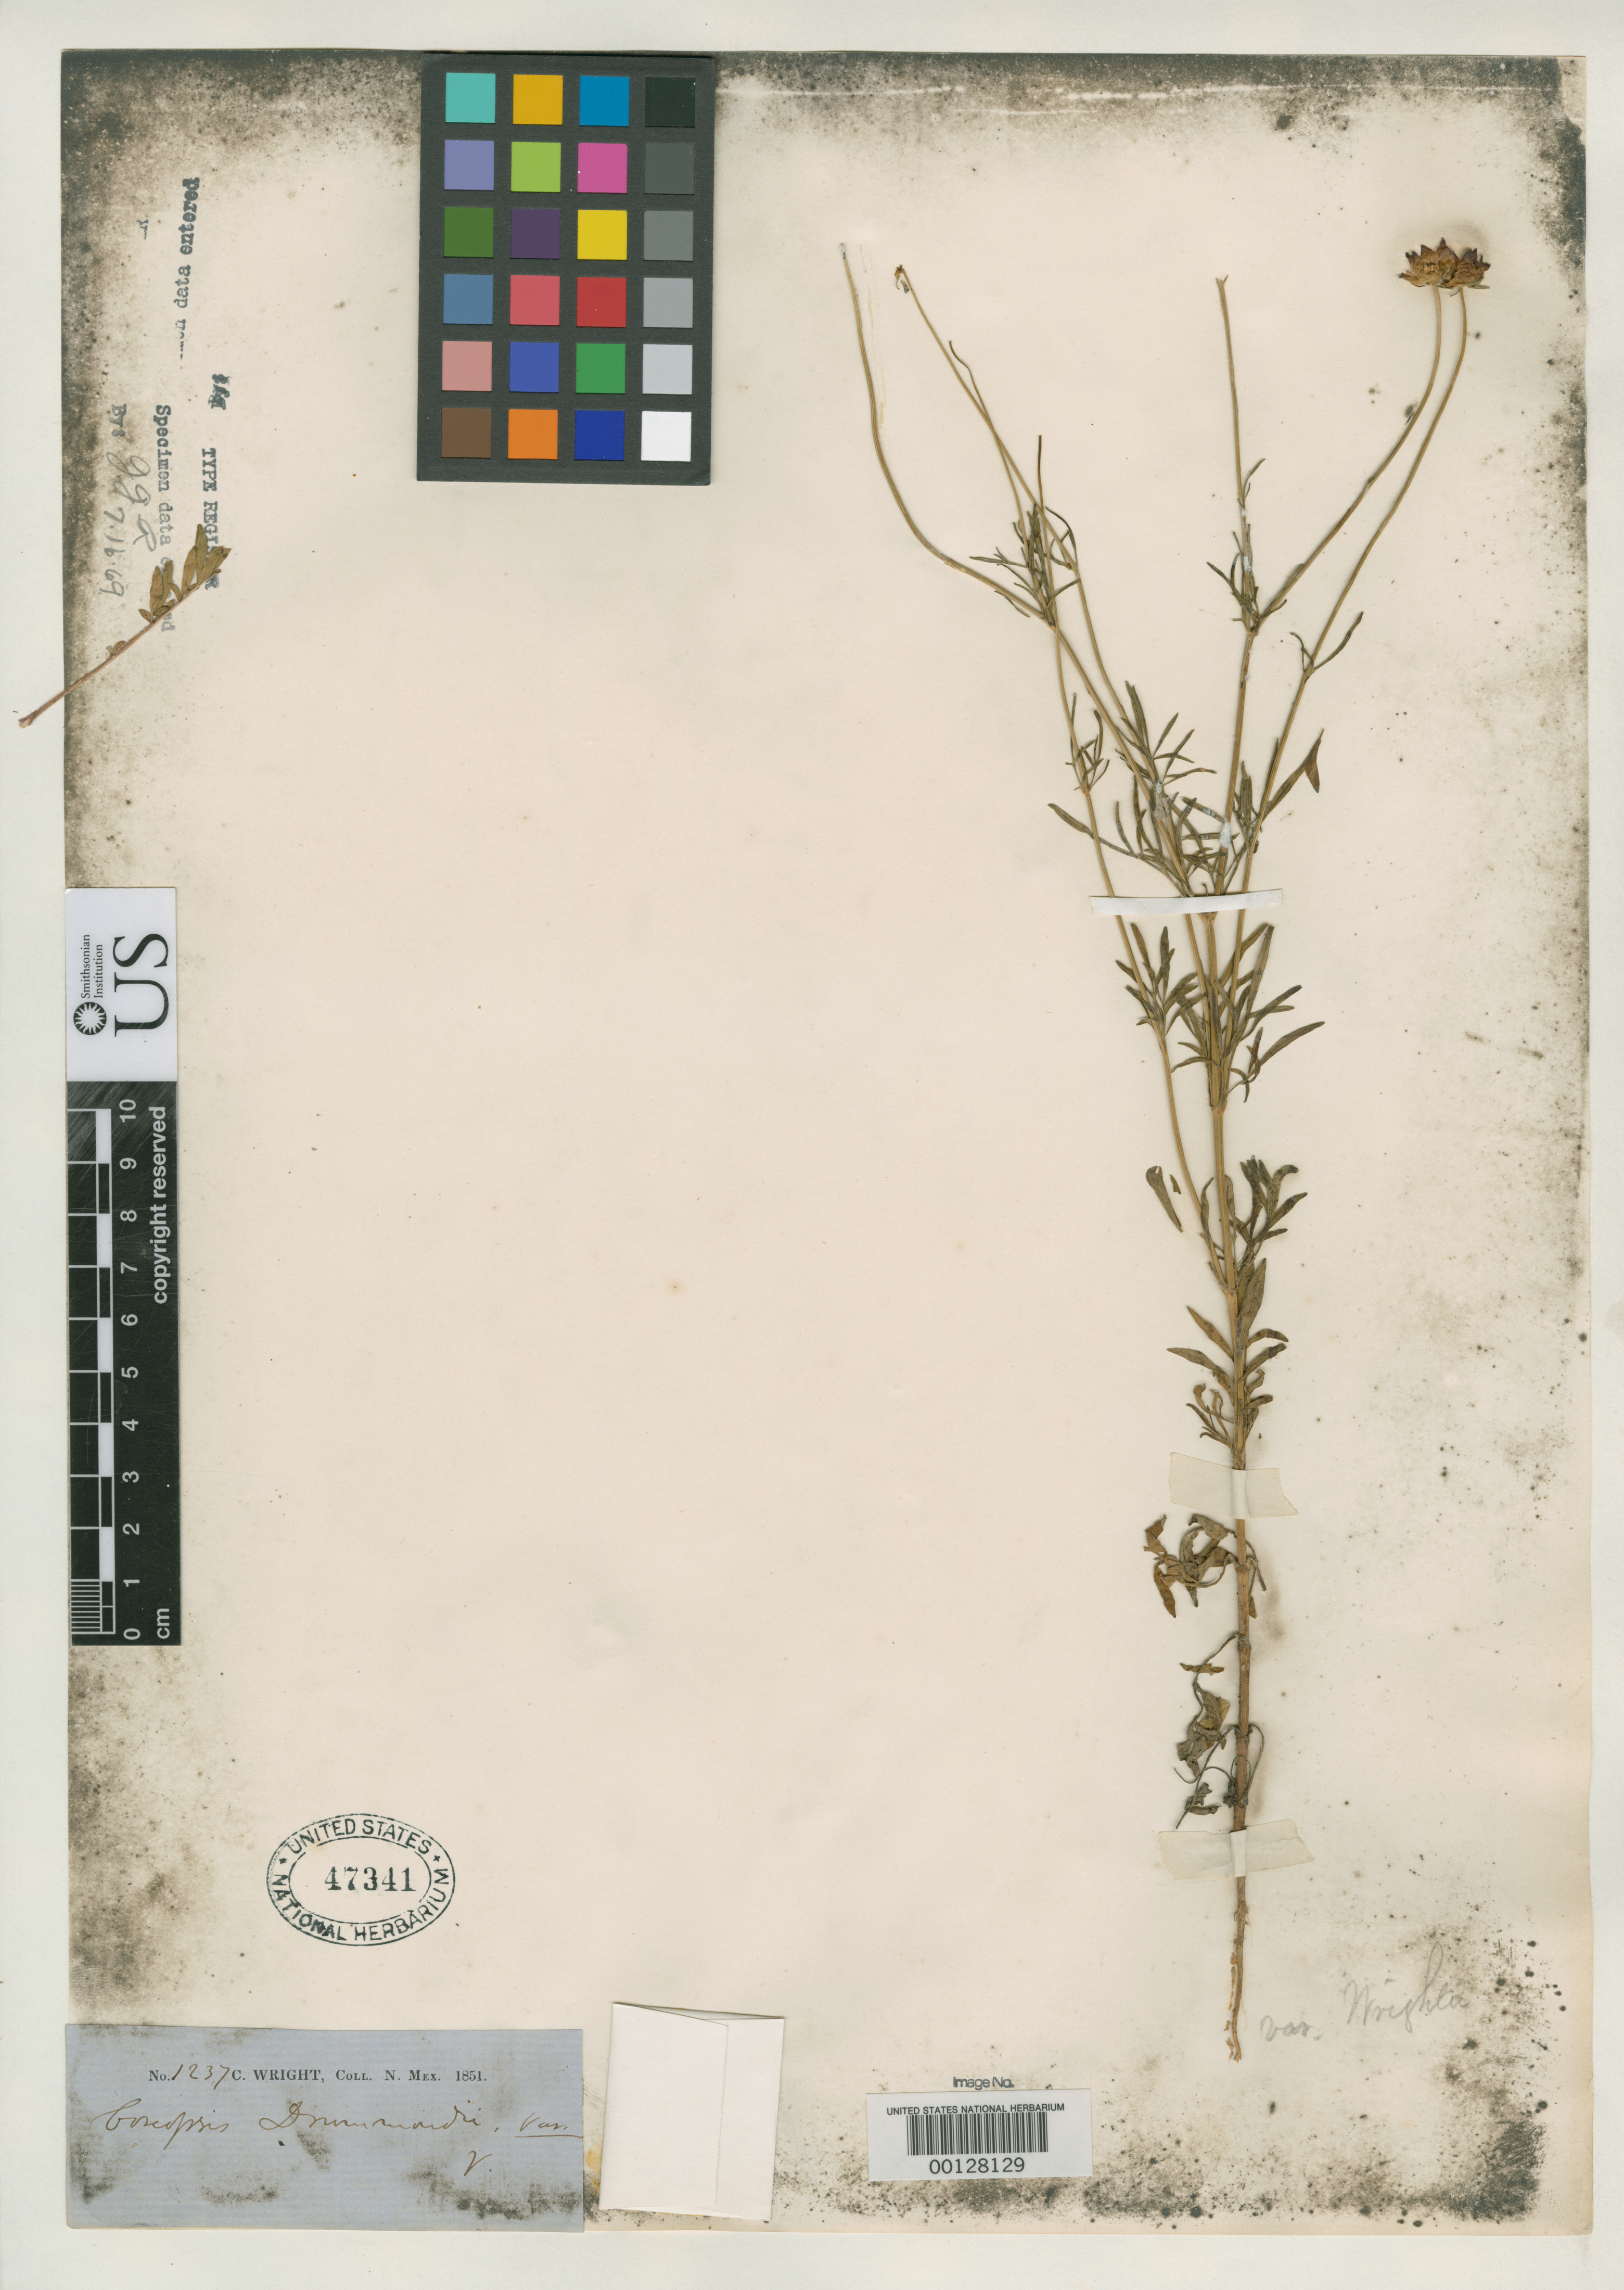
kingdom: Plantae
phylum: Tracheophyta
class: Magnoliopsida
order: Asterales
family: Asteraceae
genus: Coreopsis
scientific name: Coreopsis drummondii var. wrightii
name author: A. Gray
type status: Type Collection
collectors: C. Wright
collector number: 1237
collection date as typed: May 1851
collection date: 1851-05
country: United States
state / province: Texas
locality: San Pedro River.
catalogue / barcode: US 47341